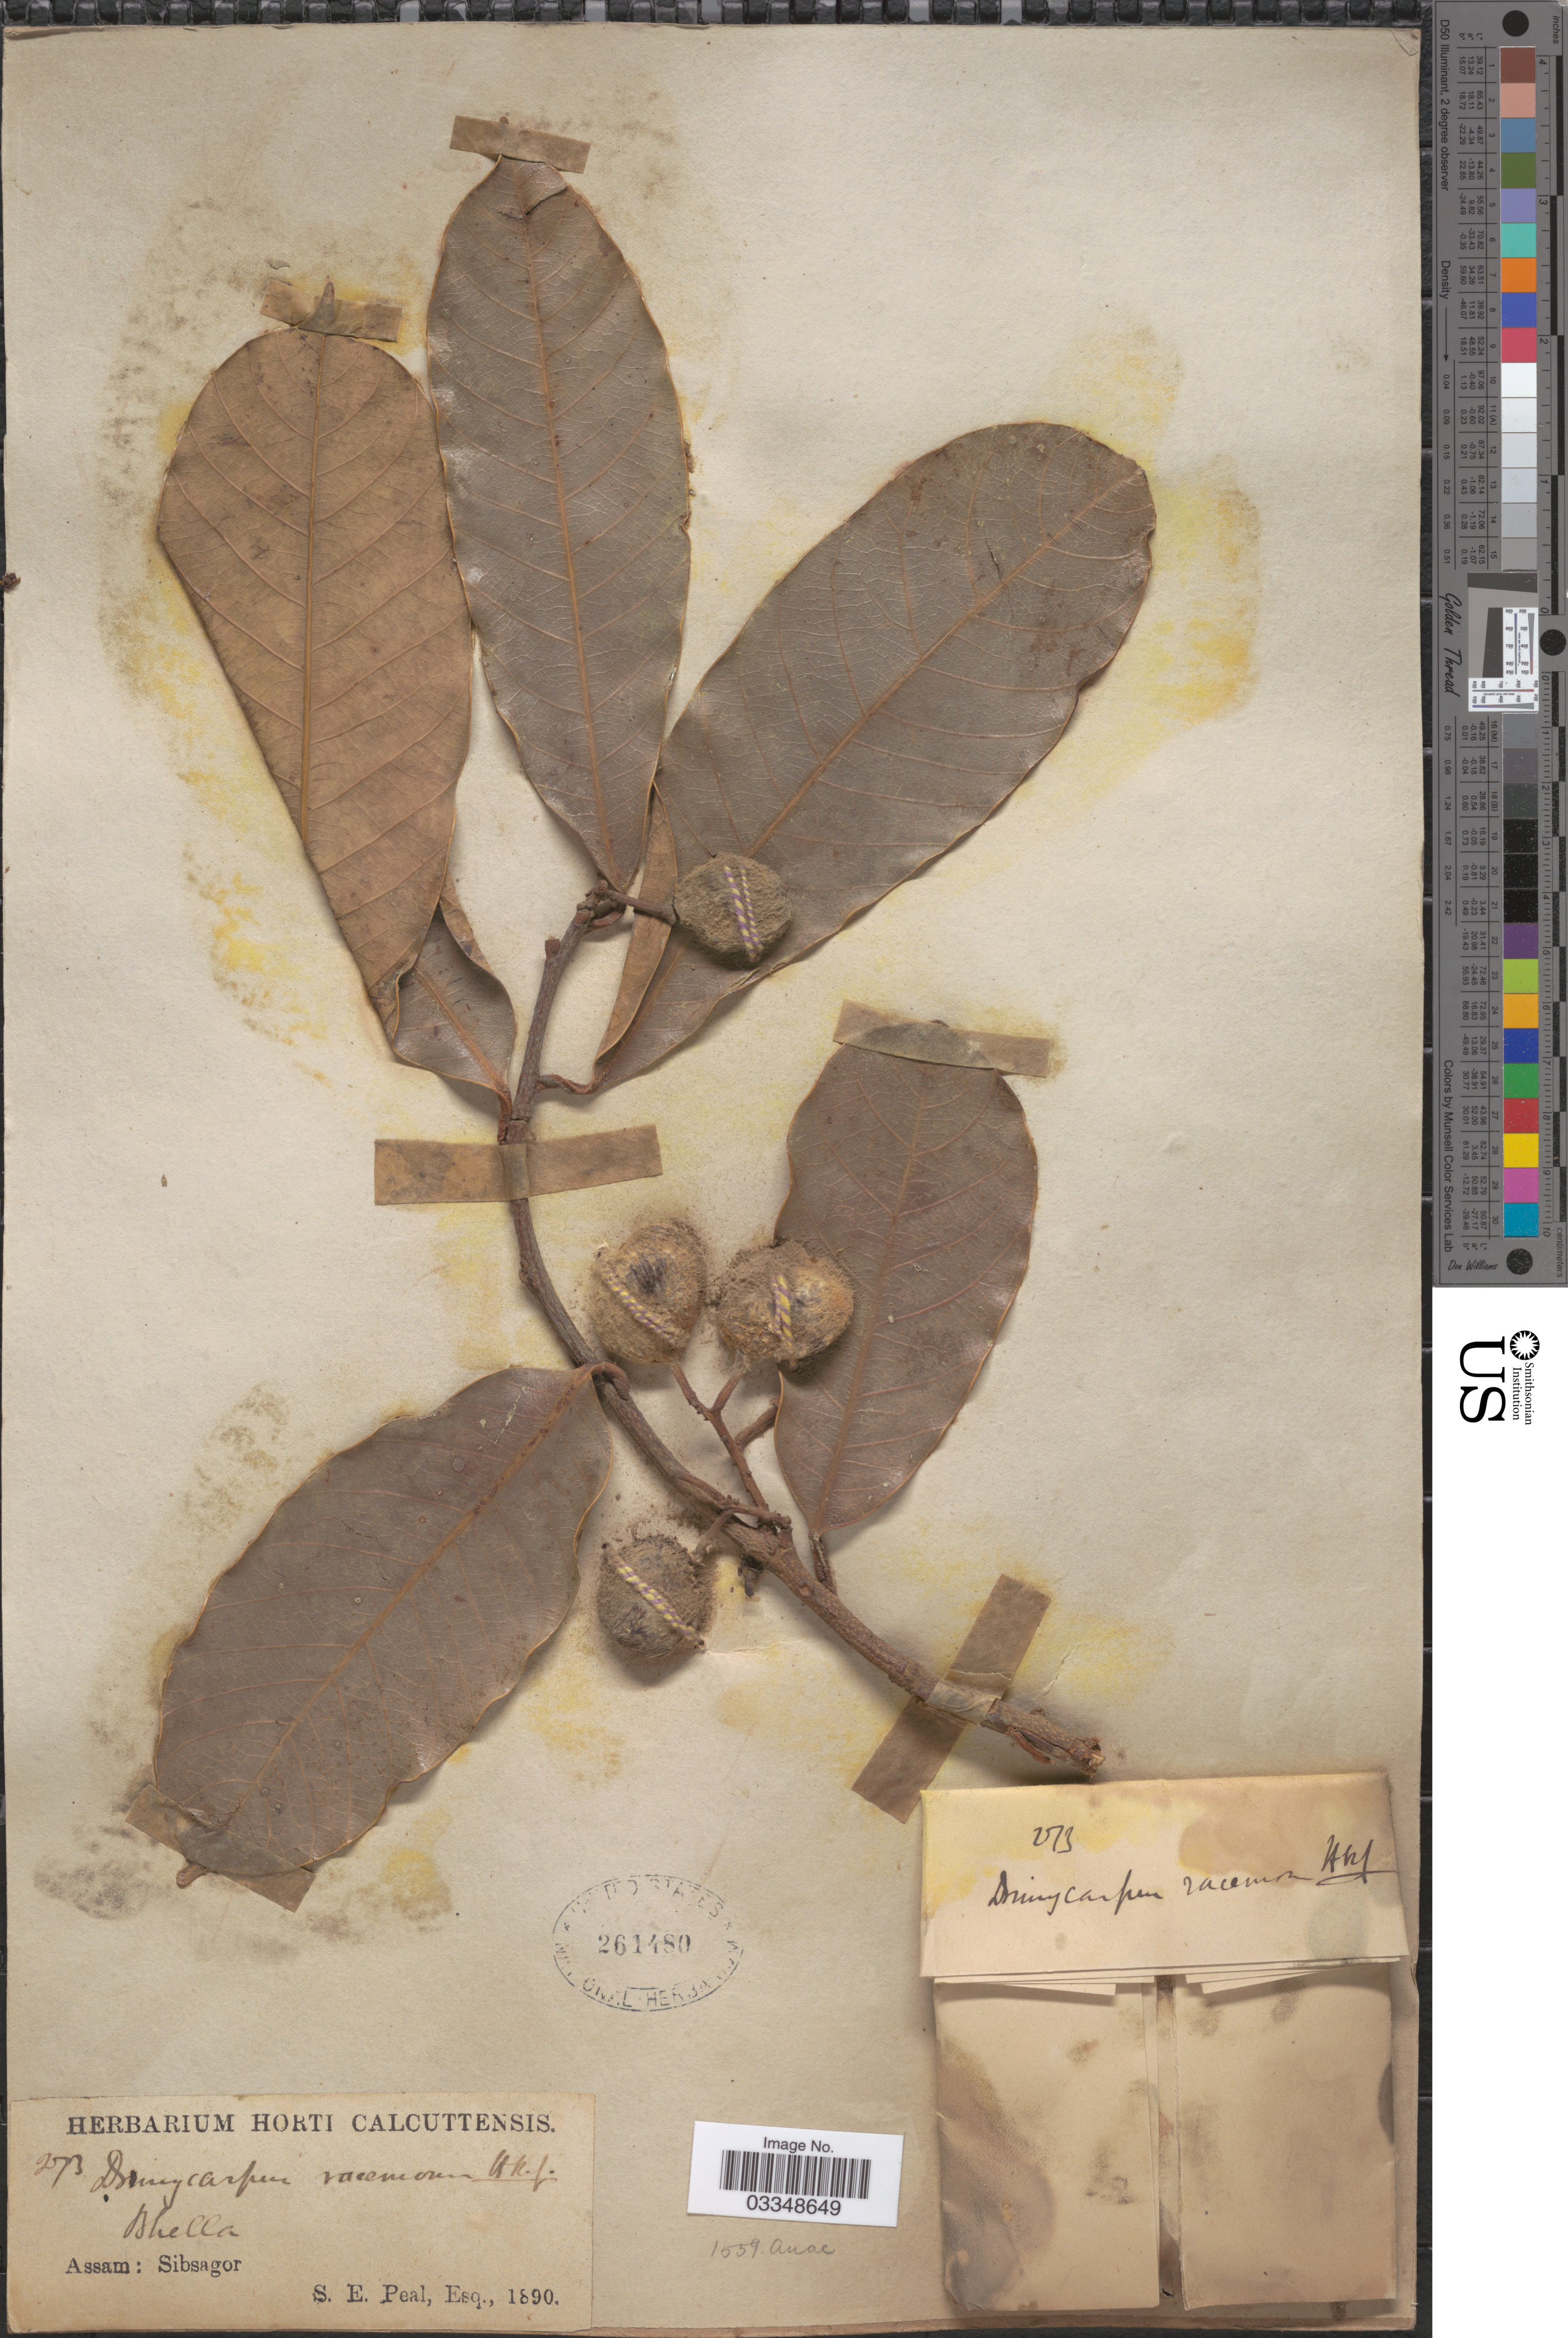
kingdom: Plantae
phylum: Tracheophyta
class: Magnoliopsida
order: Sapindales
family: Anacardiaceae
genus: Drimycarpus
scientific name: Drimycarpus racemosus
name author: (Roxb.) Hook. f. ex Marchand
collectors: S. Peal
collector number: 2073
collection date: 1890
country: India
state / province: Assam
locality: Bhella. Sibsagor.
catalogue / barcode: US 261480